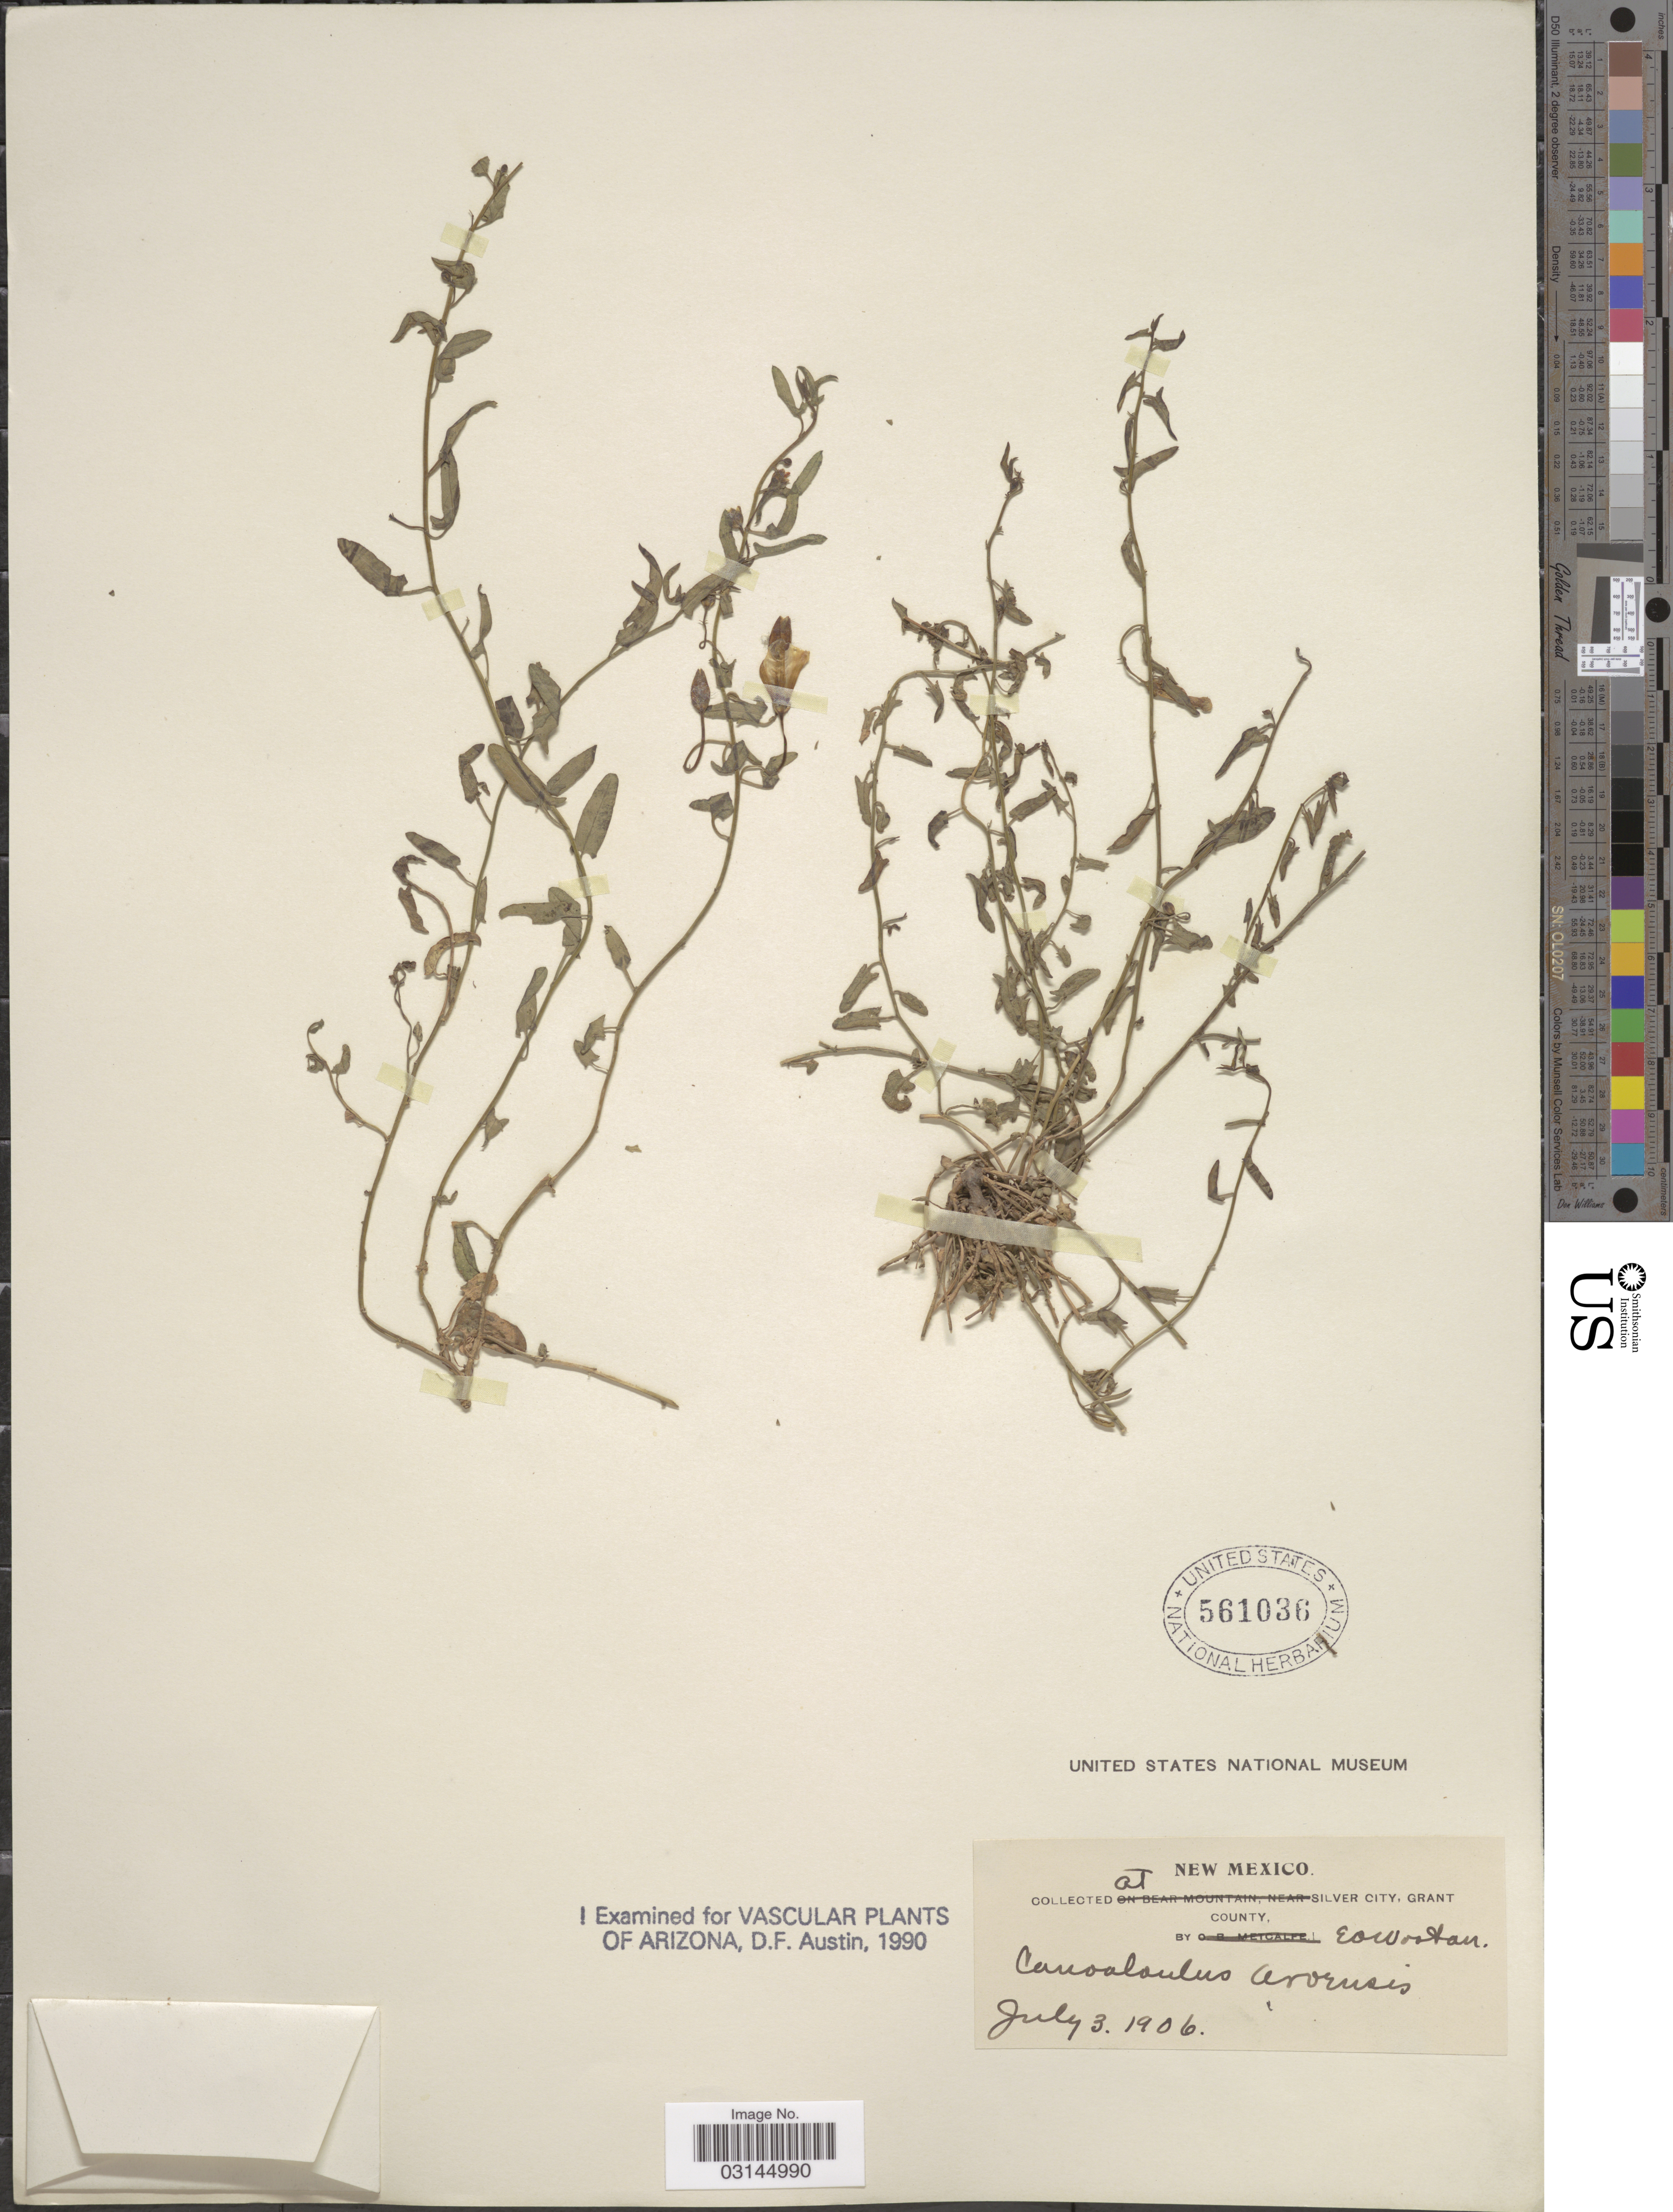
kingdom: Plantae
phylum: Tracheophyta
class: Magnoliopsida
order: Solanales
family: Convolvulaceae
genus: Convolvulus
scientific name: Convolvulus arvensis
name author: L.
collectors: E. O. Wooton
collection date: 1906-07-03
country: United States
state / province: New Mexico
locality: At Silver City, Grant County.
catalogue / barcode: US 561036